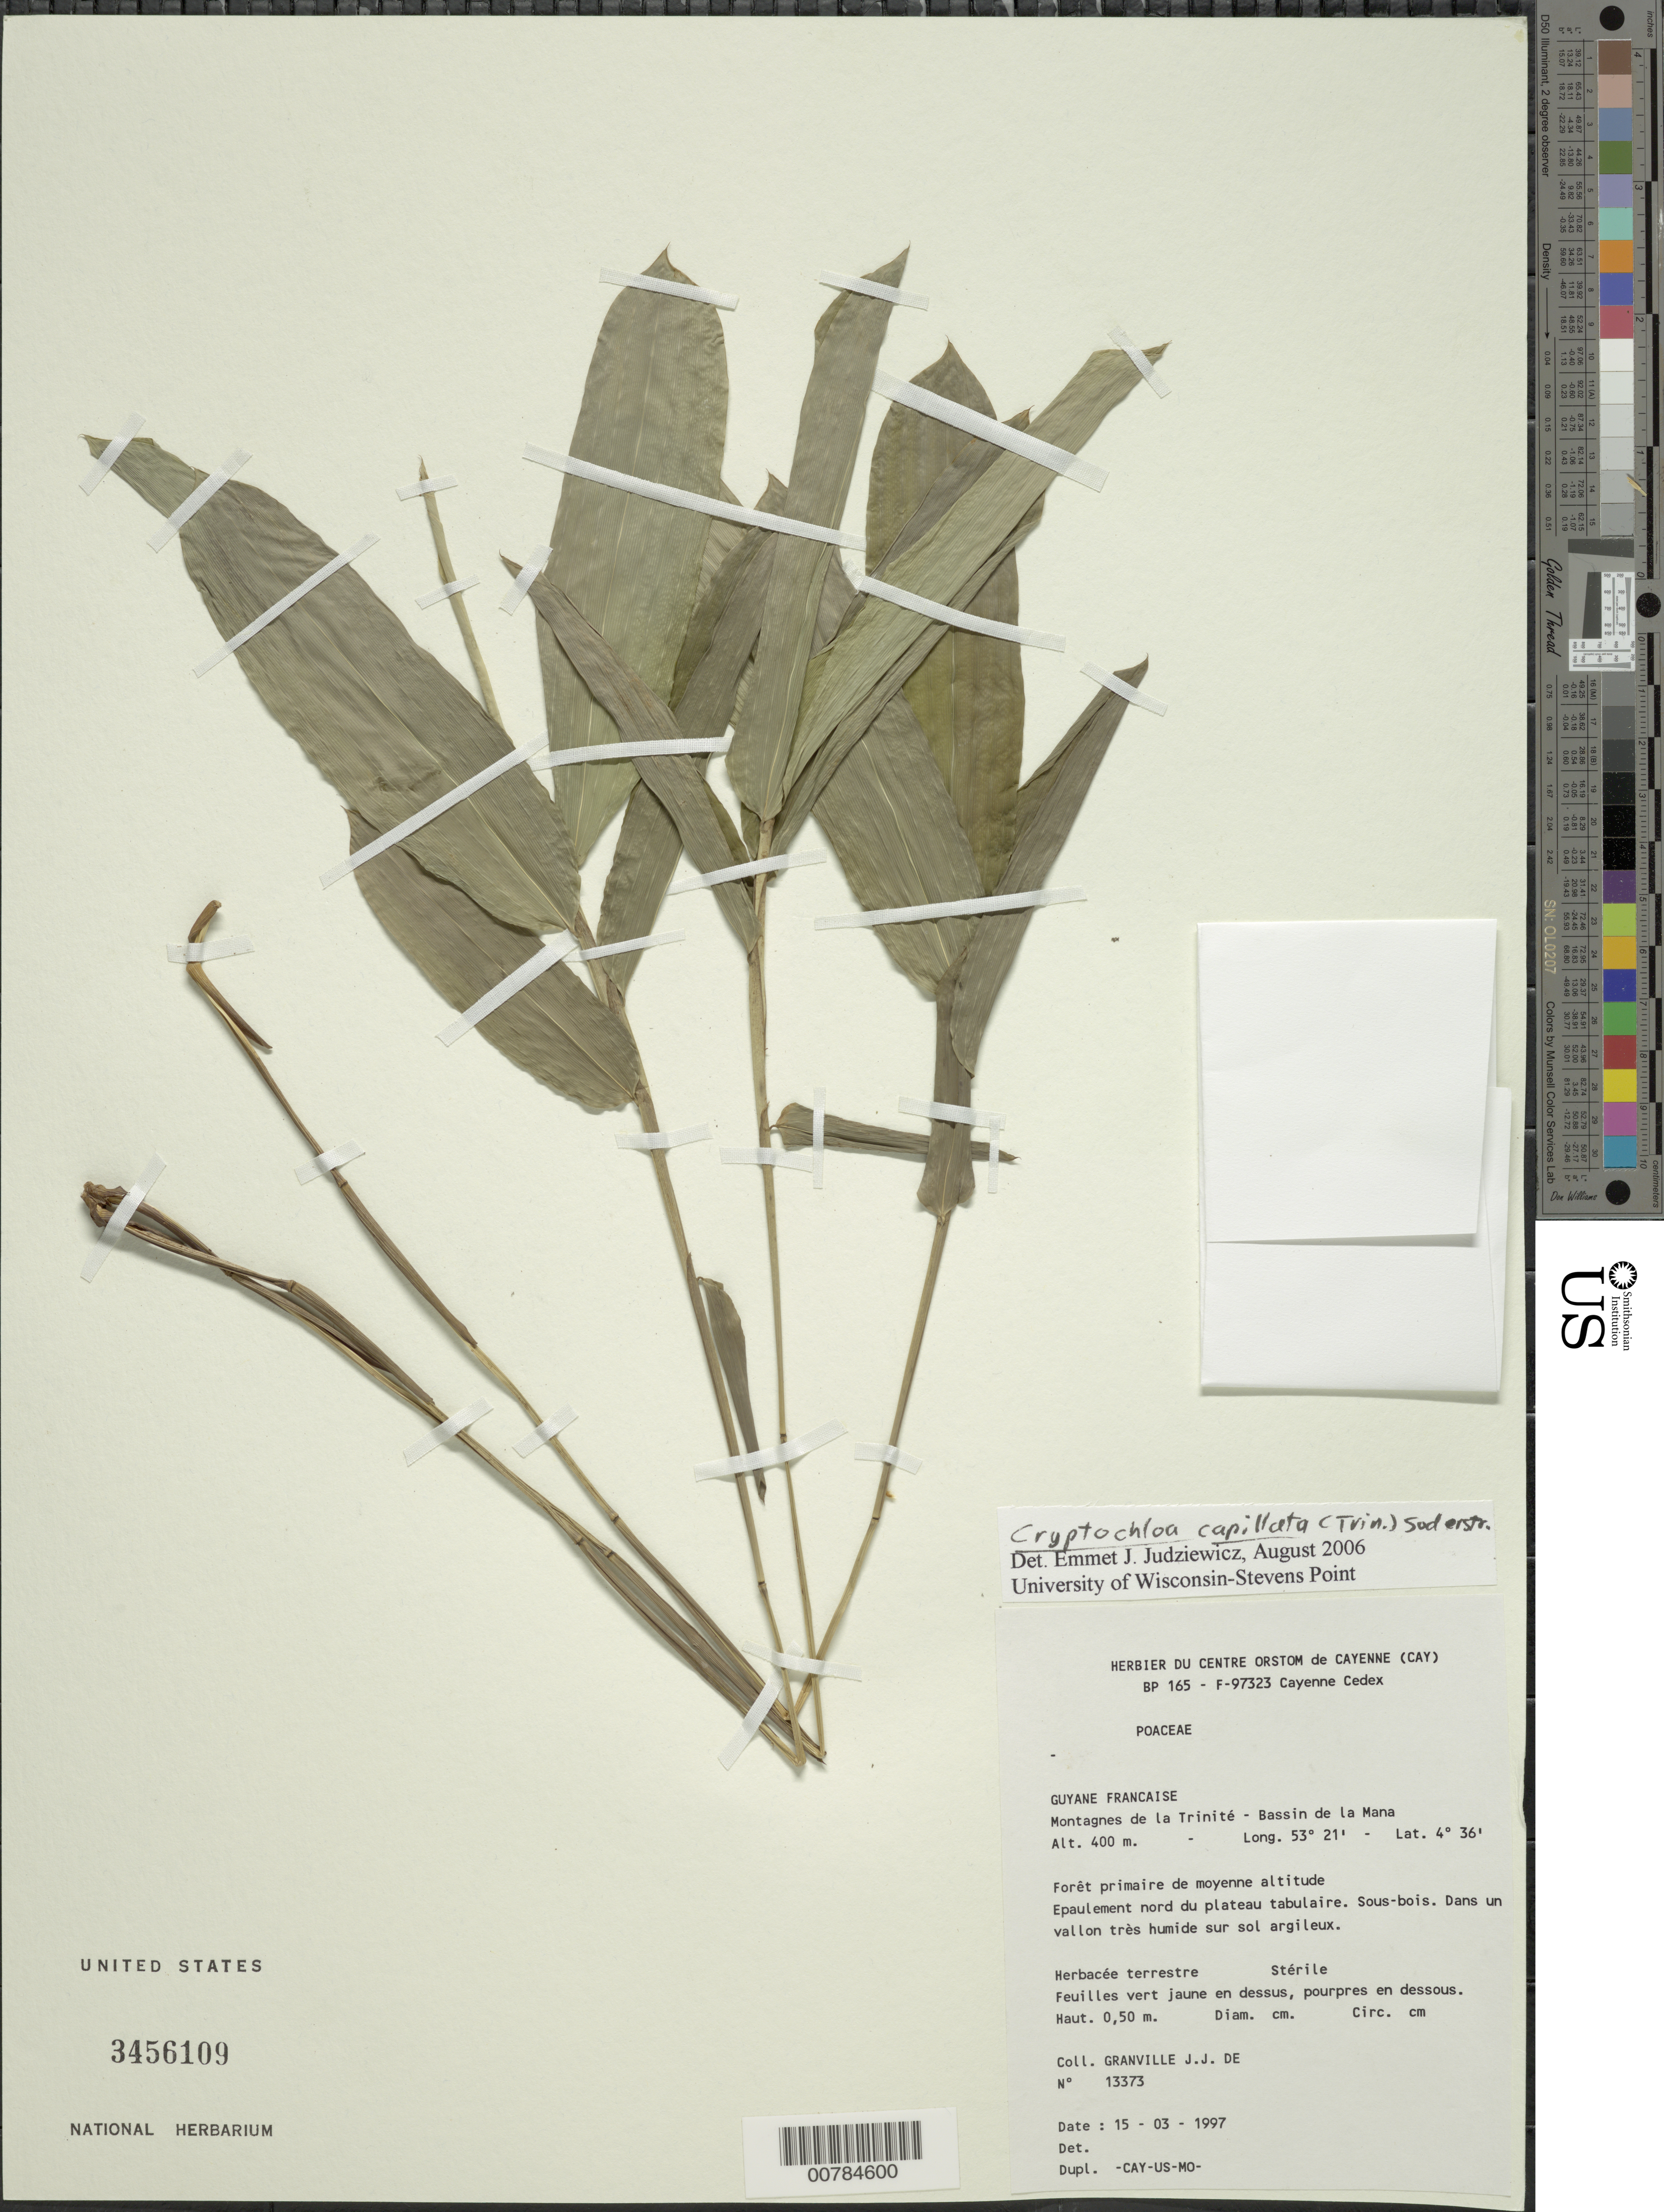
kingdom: Plantae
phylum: Tracheophyta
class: Liliopsida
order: Poales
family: Poaceae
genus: Cryptochloa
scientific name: Cryptochloa capillata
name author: (Trin.) Soderstr.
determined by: Judziewicz, E. J.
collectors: J.-J. de Granville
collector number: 13373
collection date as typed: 15-Mar-97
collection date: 1997-03-15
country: French Guiana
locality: Montagnes de la Trinité, Bassin de la Mana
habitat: Forêt primare de moyenne altitude; epaulement nord du plateau tabulaire; sous-bois; dans un vallon tres humide sur sol argileux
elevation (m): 400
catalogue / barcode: US 3456109